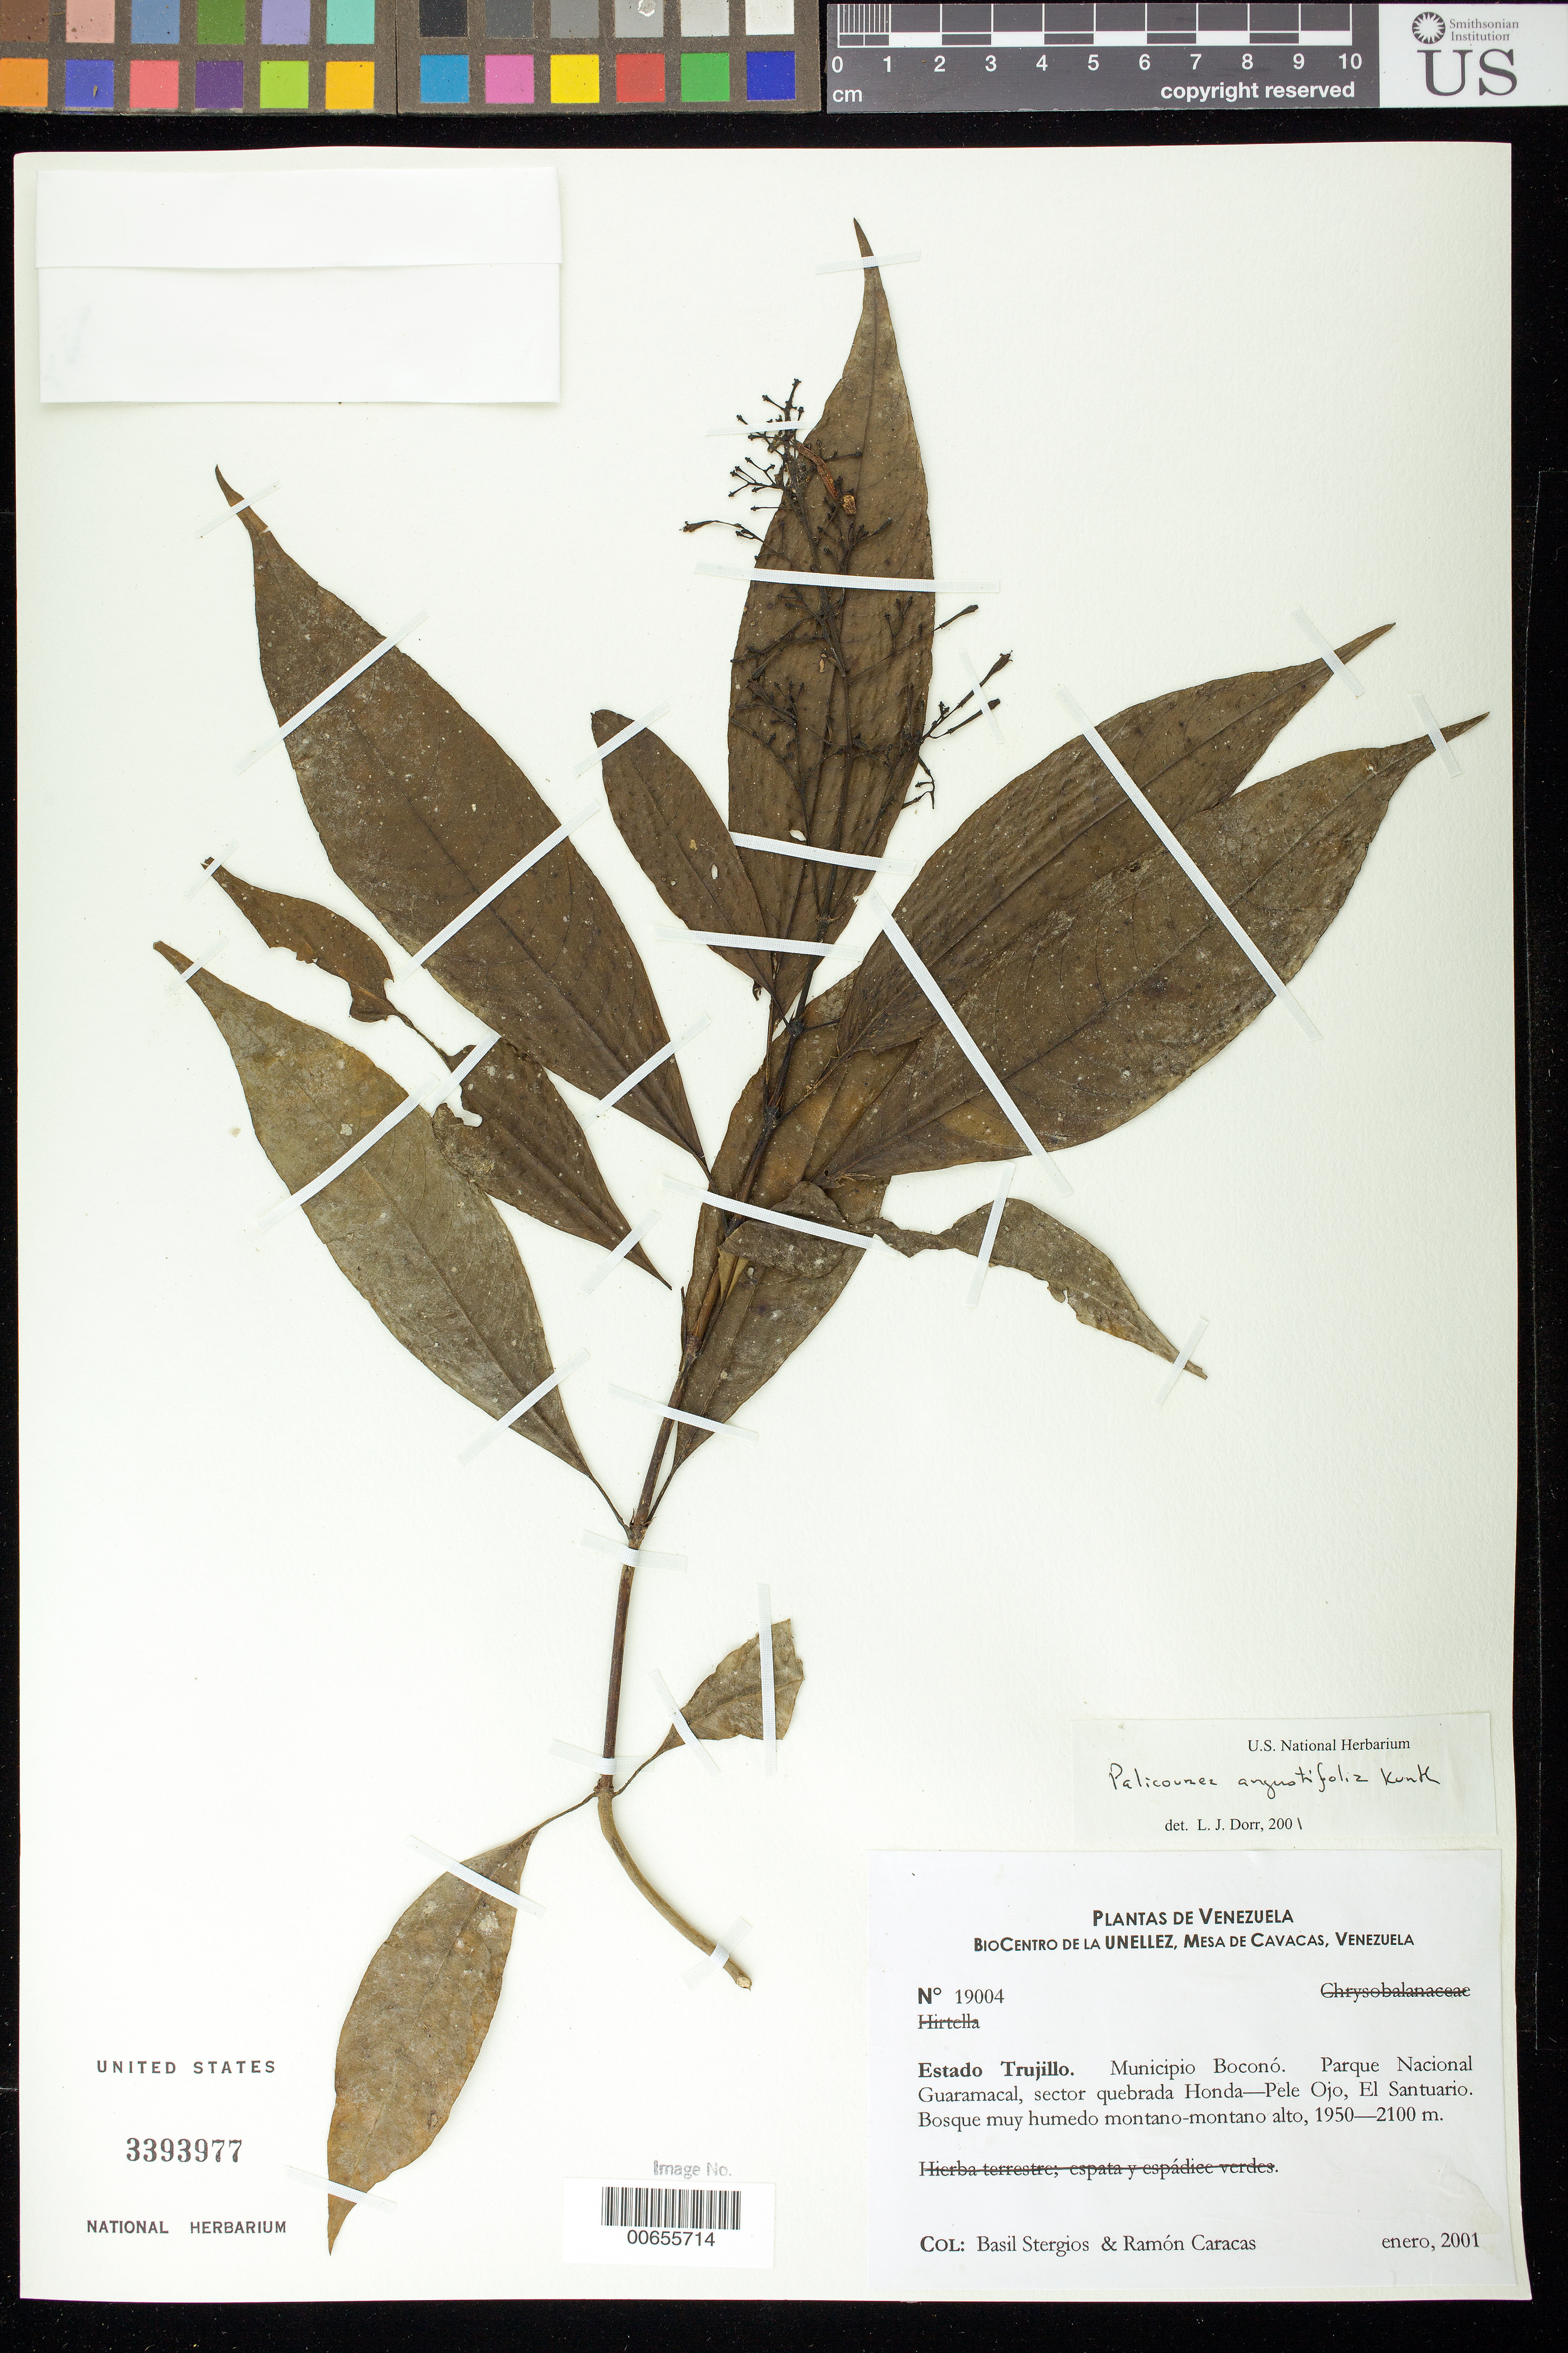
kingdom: Plantae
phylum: Tracheophyta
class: Magnoliopsida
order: Gentianales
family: Rubiaceae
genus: Palicourea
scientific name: Palicourea angustifolia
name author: Kunth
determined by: Dorr, L. J., (BOT), Smithsonian Institution - National Museum of Natural History (UNITED STATES)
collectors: B. G. Stergios & R. Caracas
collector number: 19004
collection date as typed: Jan 2001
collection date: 2001-01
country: Venezuela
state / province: Trujillo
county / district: Boconó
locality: Parque Nacional Guaramacal, sector quebrada Honda-Pele Ojo, El Santuario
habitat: Bosque muy húmedo montano-montano alto.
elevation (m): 1950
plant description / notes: MO, MY, NY, PORT, US, VEN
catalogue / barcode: US 3393977